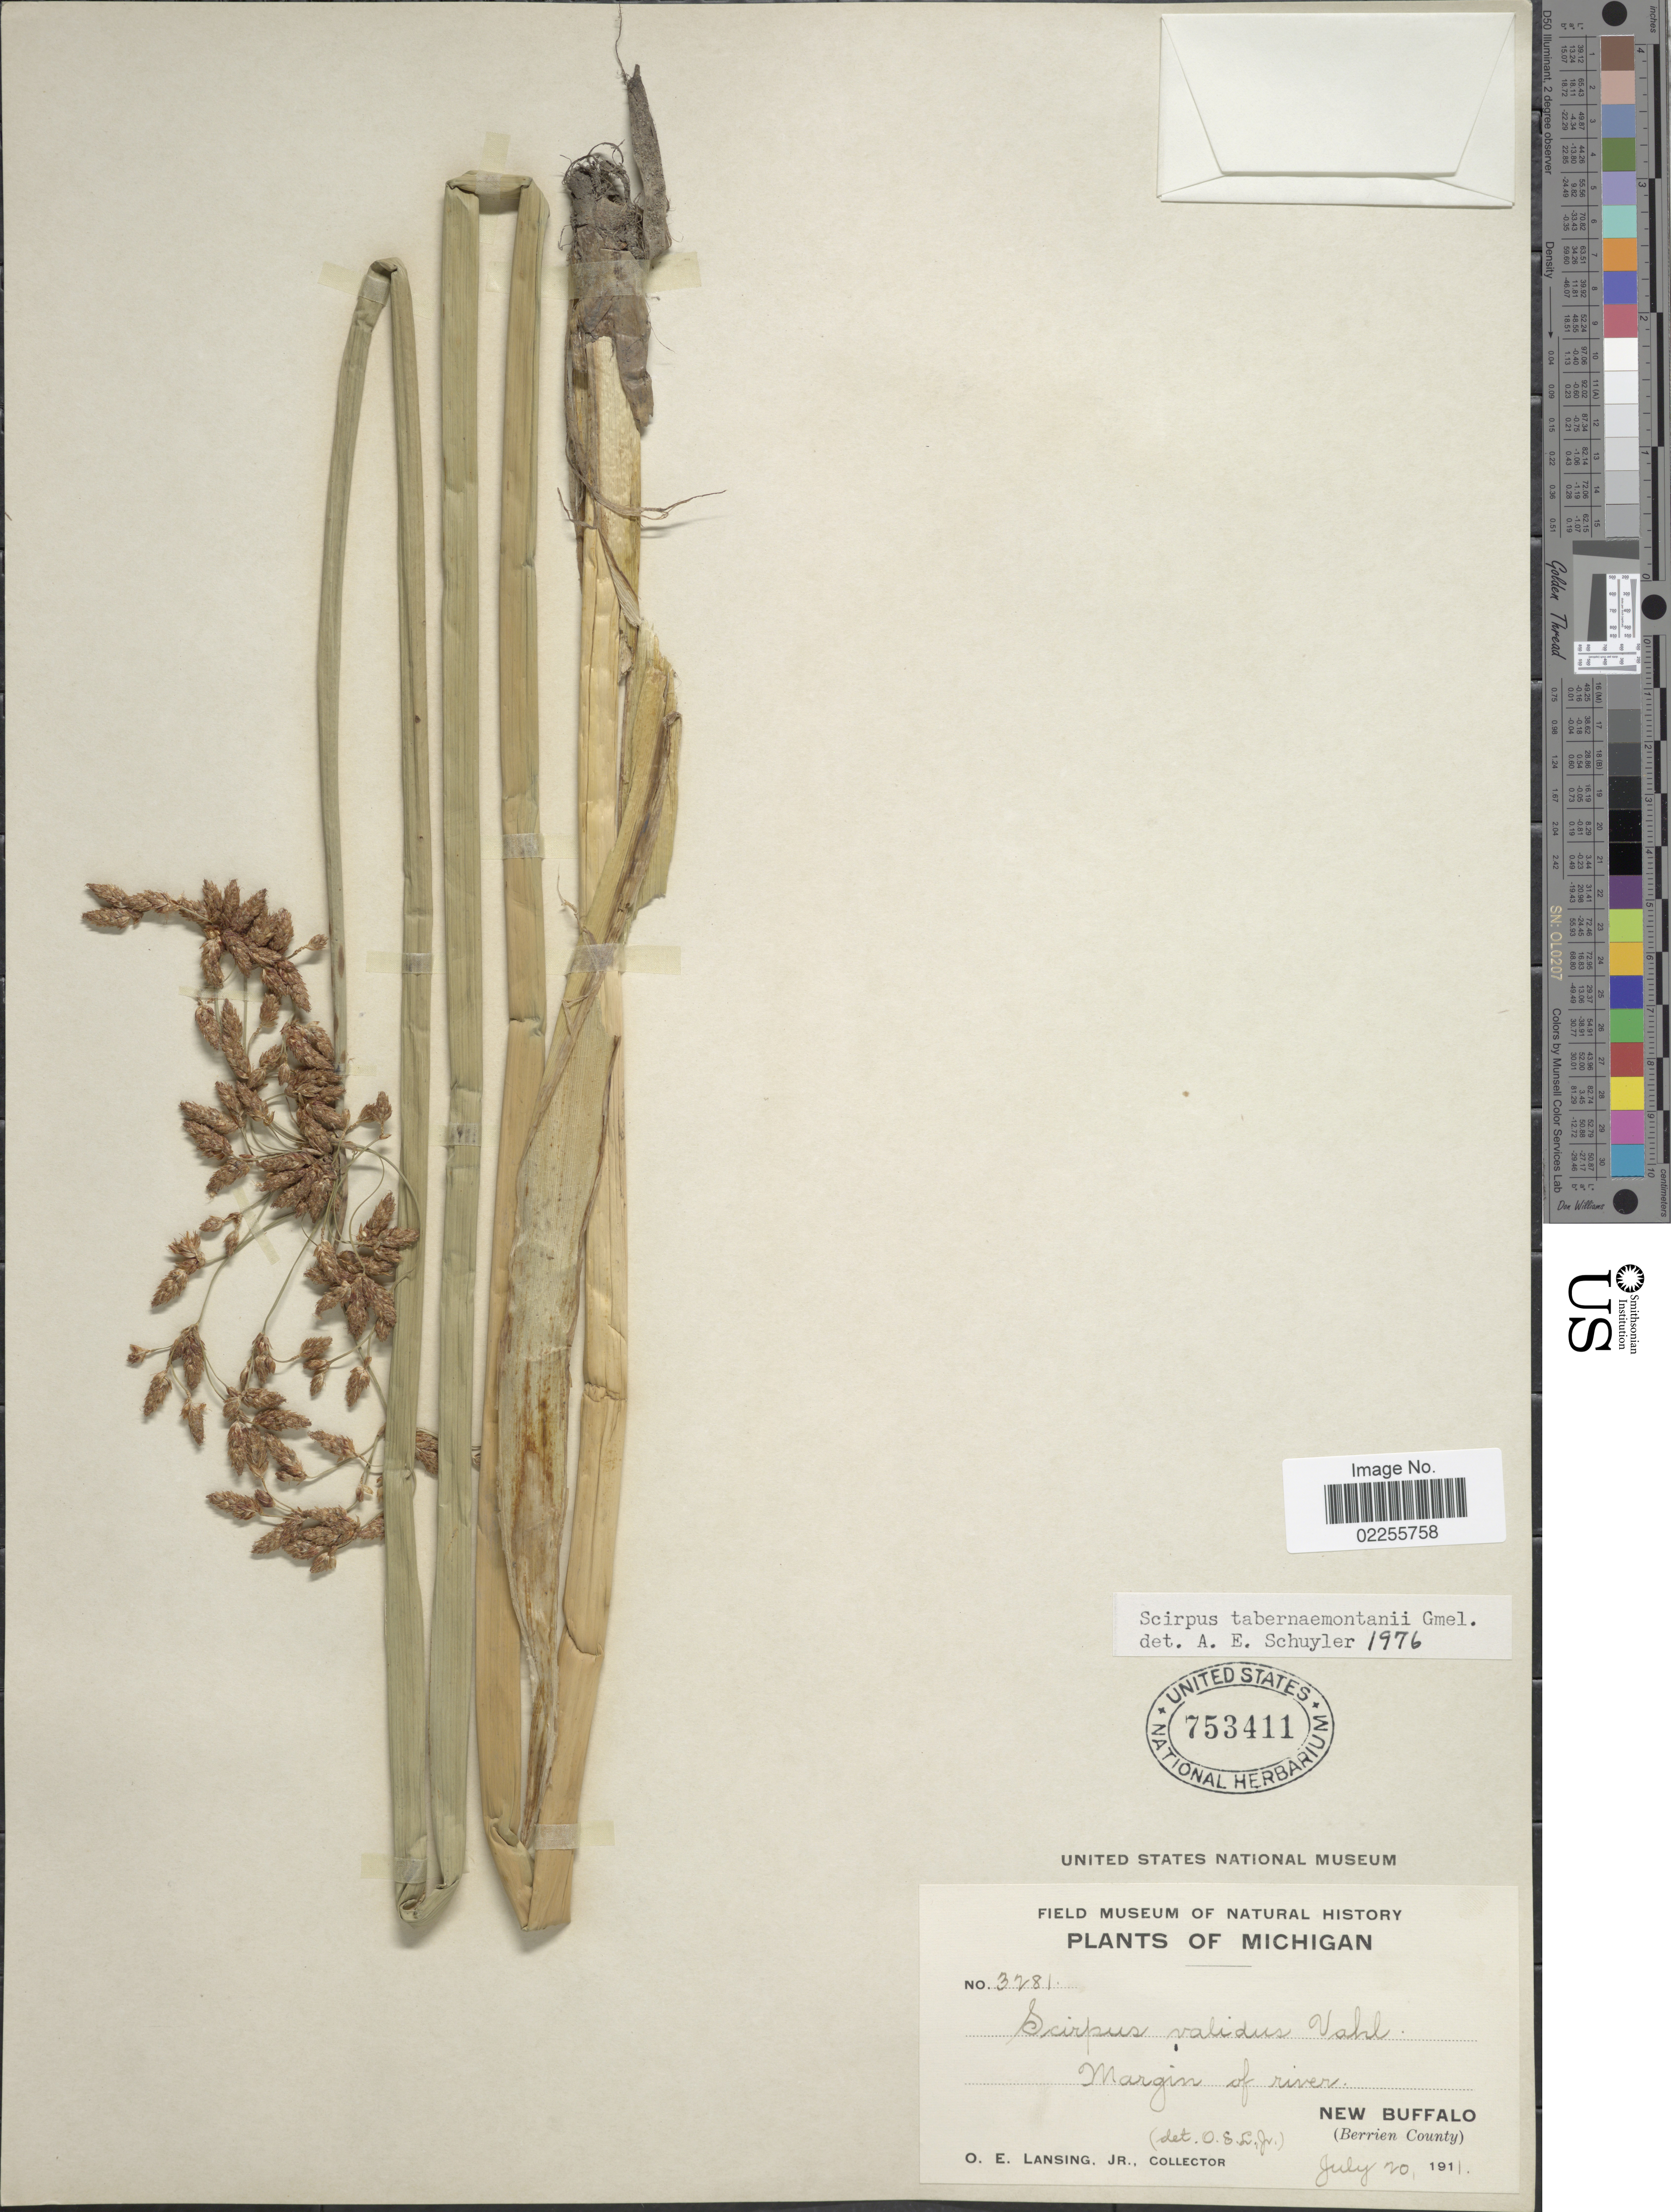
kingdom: Plantae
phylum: Tracheophyta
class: Liliopsida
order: Poales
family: Cyperaceae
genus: Schoenoplectus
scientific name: Schoenoplectus tabernaemontani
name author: (C.C. Gmel.) Palla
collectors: O. E. Lansing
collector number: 3281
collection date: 1911-07-20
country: United States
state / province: Michigan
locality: Margin of river, New Buffalo (Berrien County).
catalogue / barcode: US 753411